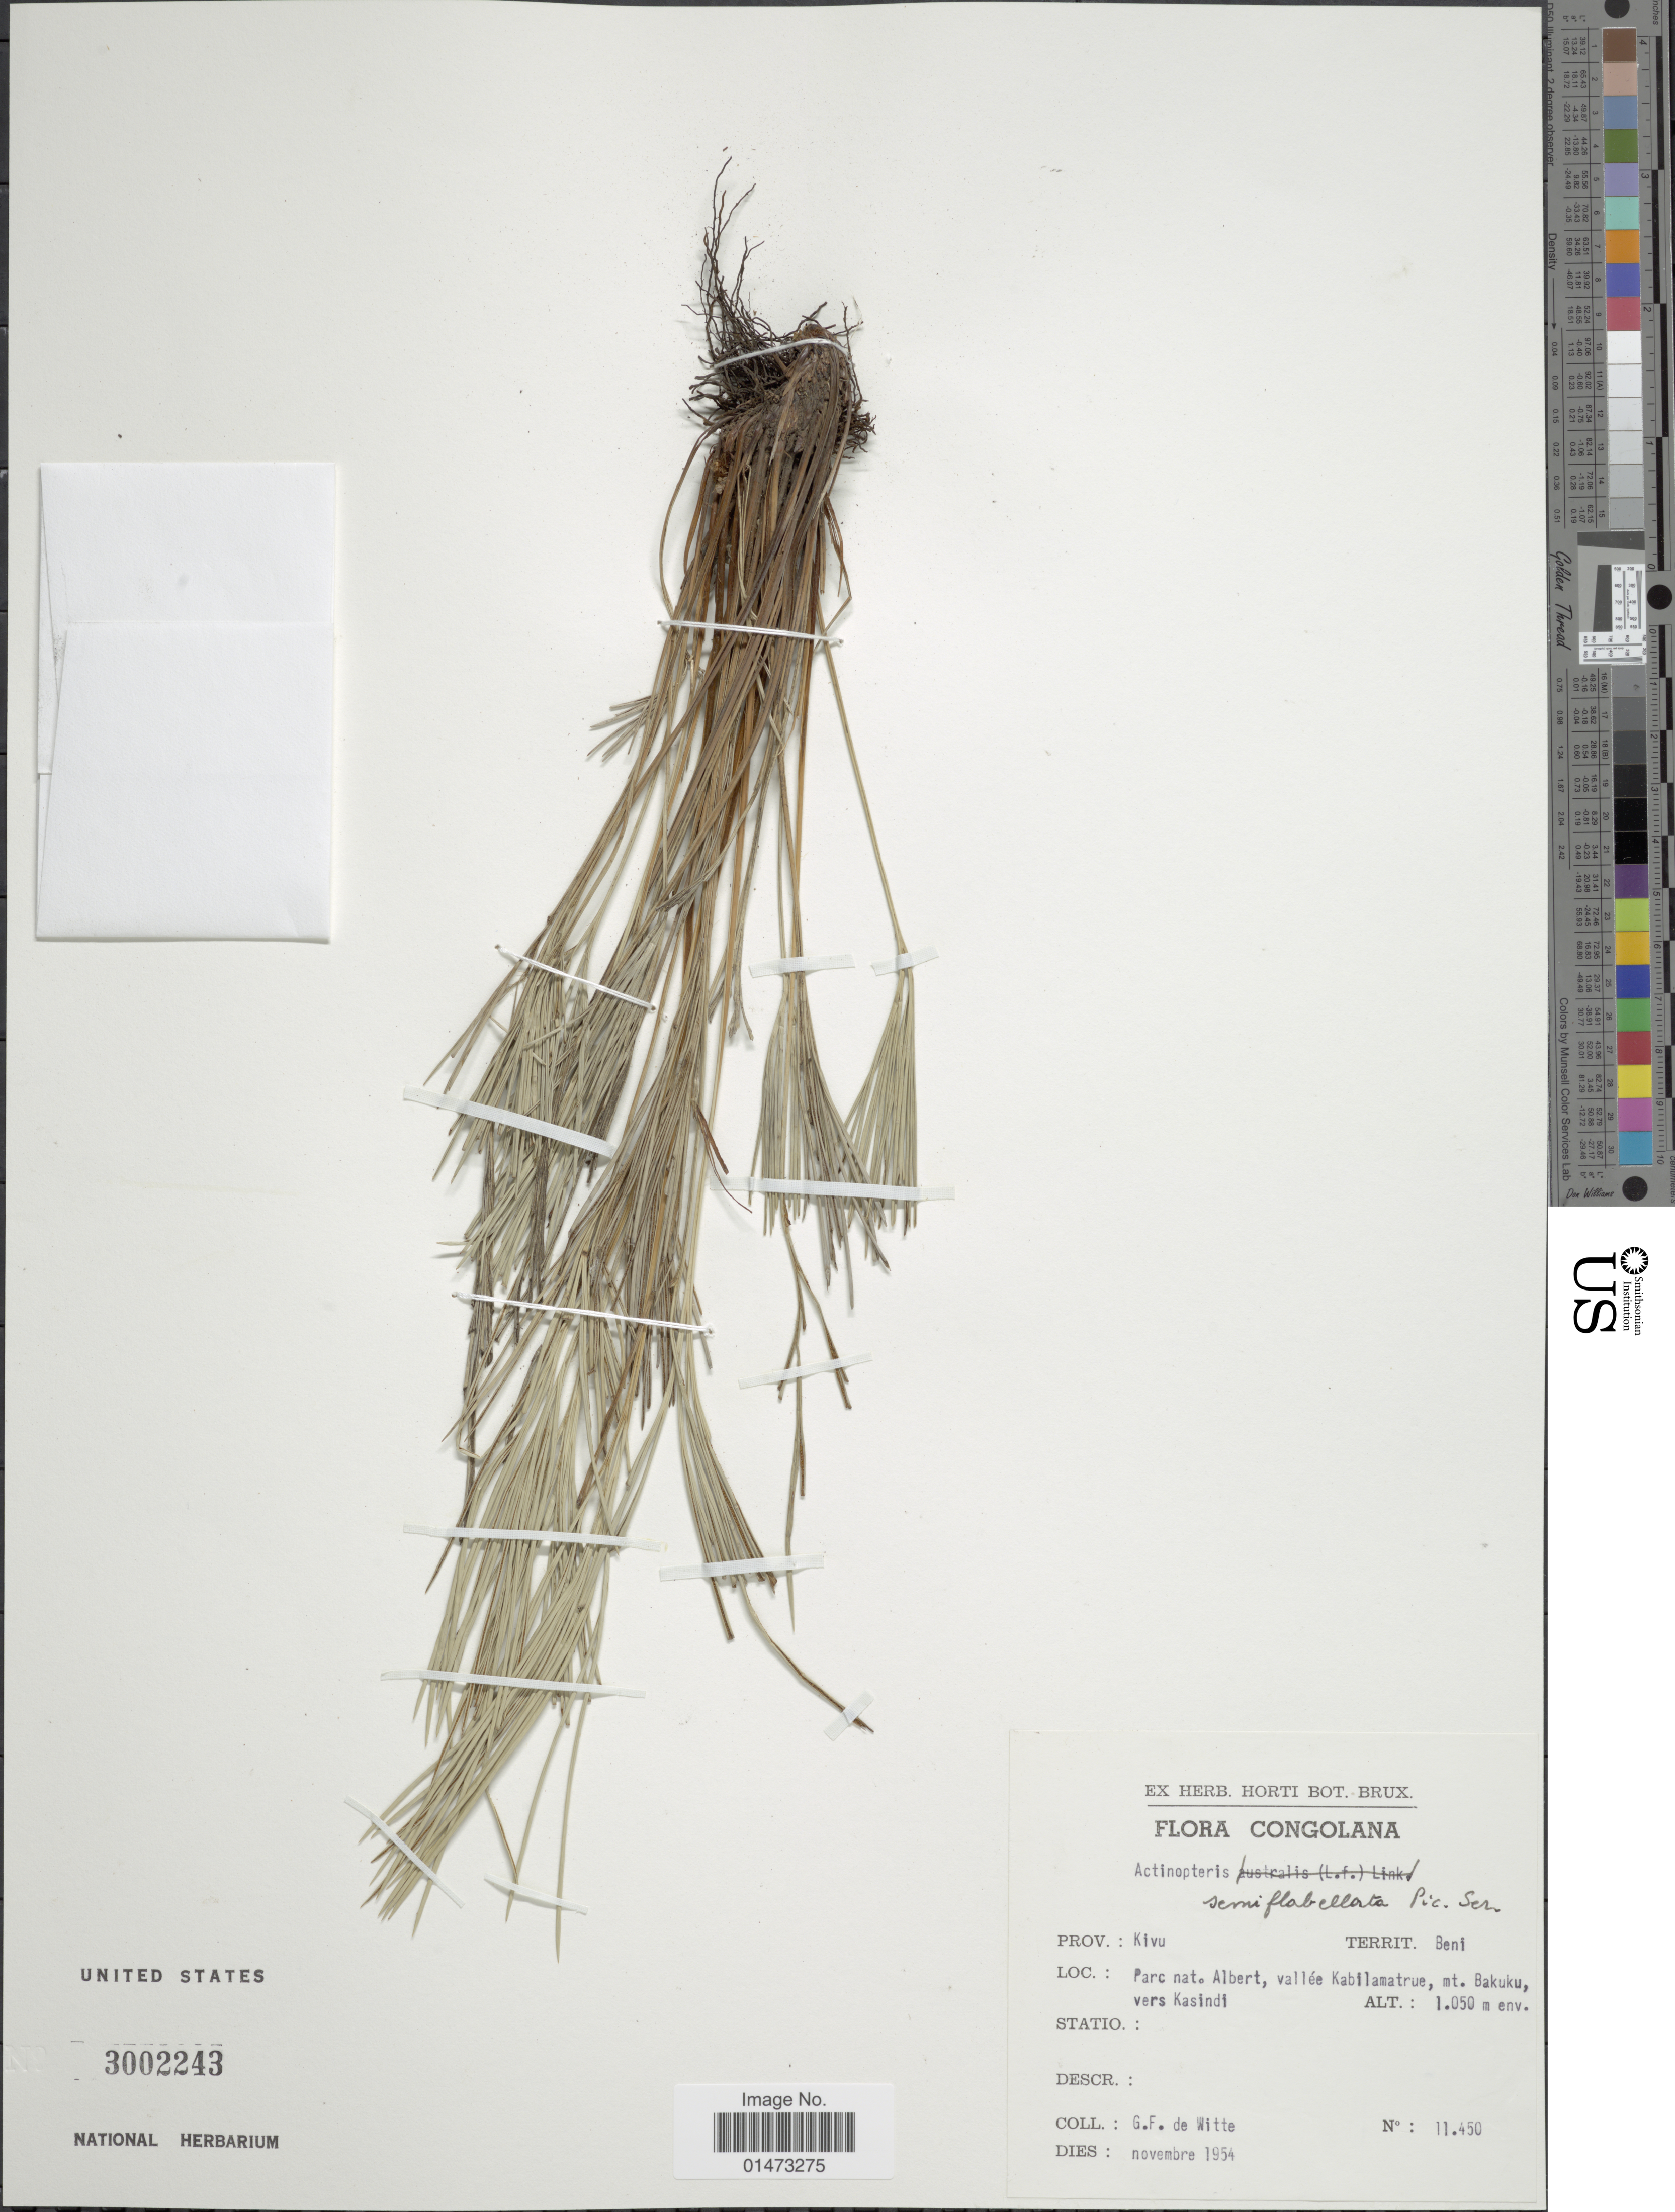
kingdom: Plantae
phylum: Tracheophyta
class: Polypodiopsida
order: Polypodiales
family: Pteridaceae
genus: Actiniopteris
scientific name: Actiniopteris semiflabellata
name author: Pic. Serm.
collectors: G. de Witte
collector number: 11450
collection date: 1954-11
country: Congo, Democratic Republic of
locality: Congolana, Prov. Kivu, Territ. Seni, Parc Nat. Albert, vallée Kabilamatrue, mt. Bakuku, vers Kasindi.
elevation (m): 1050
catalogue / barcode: US 3002243